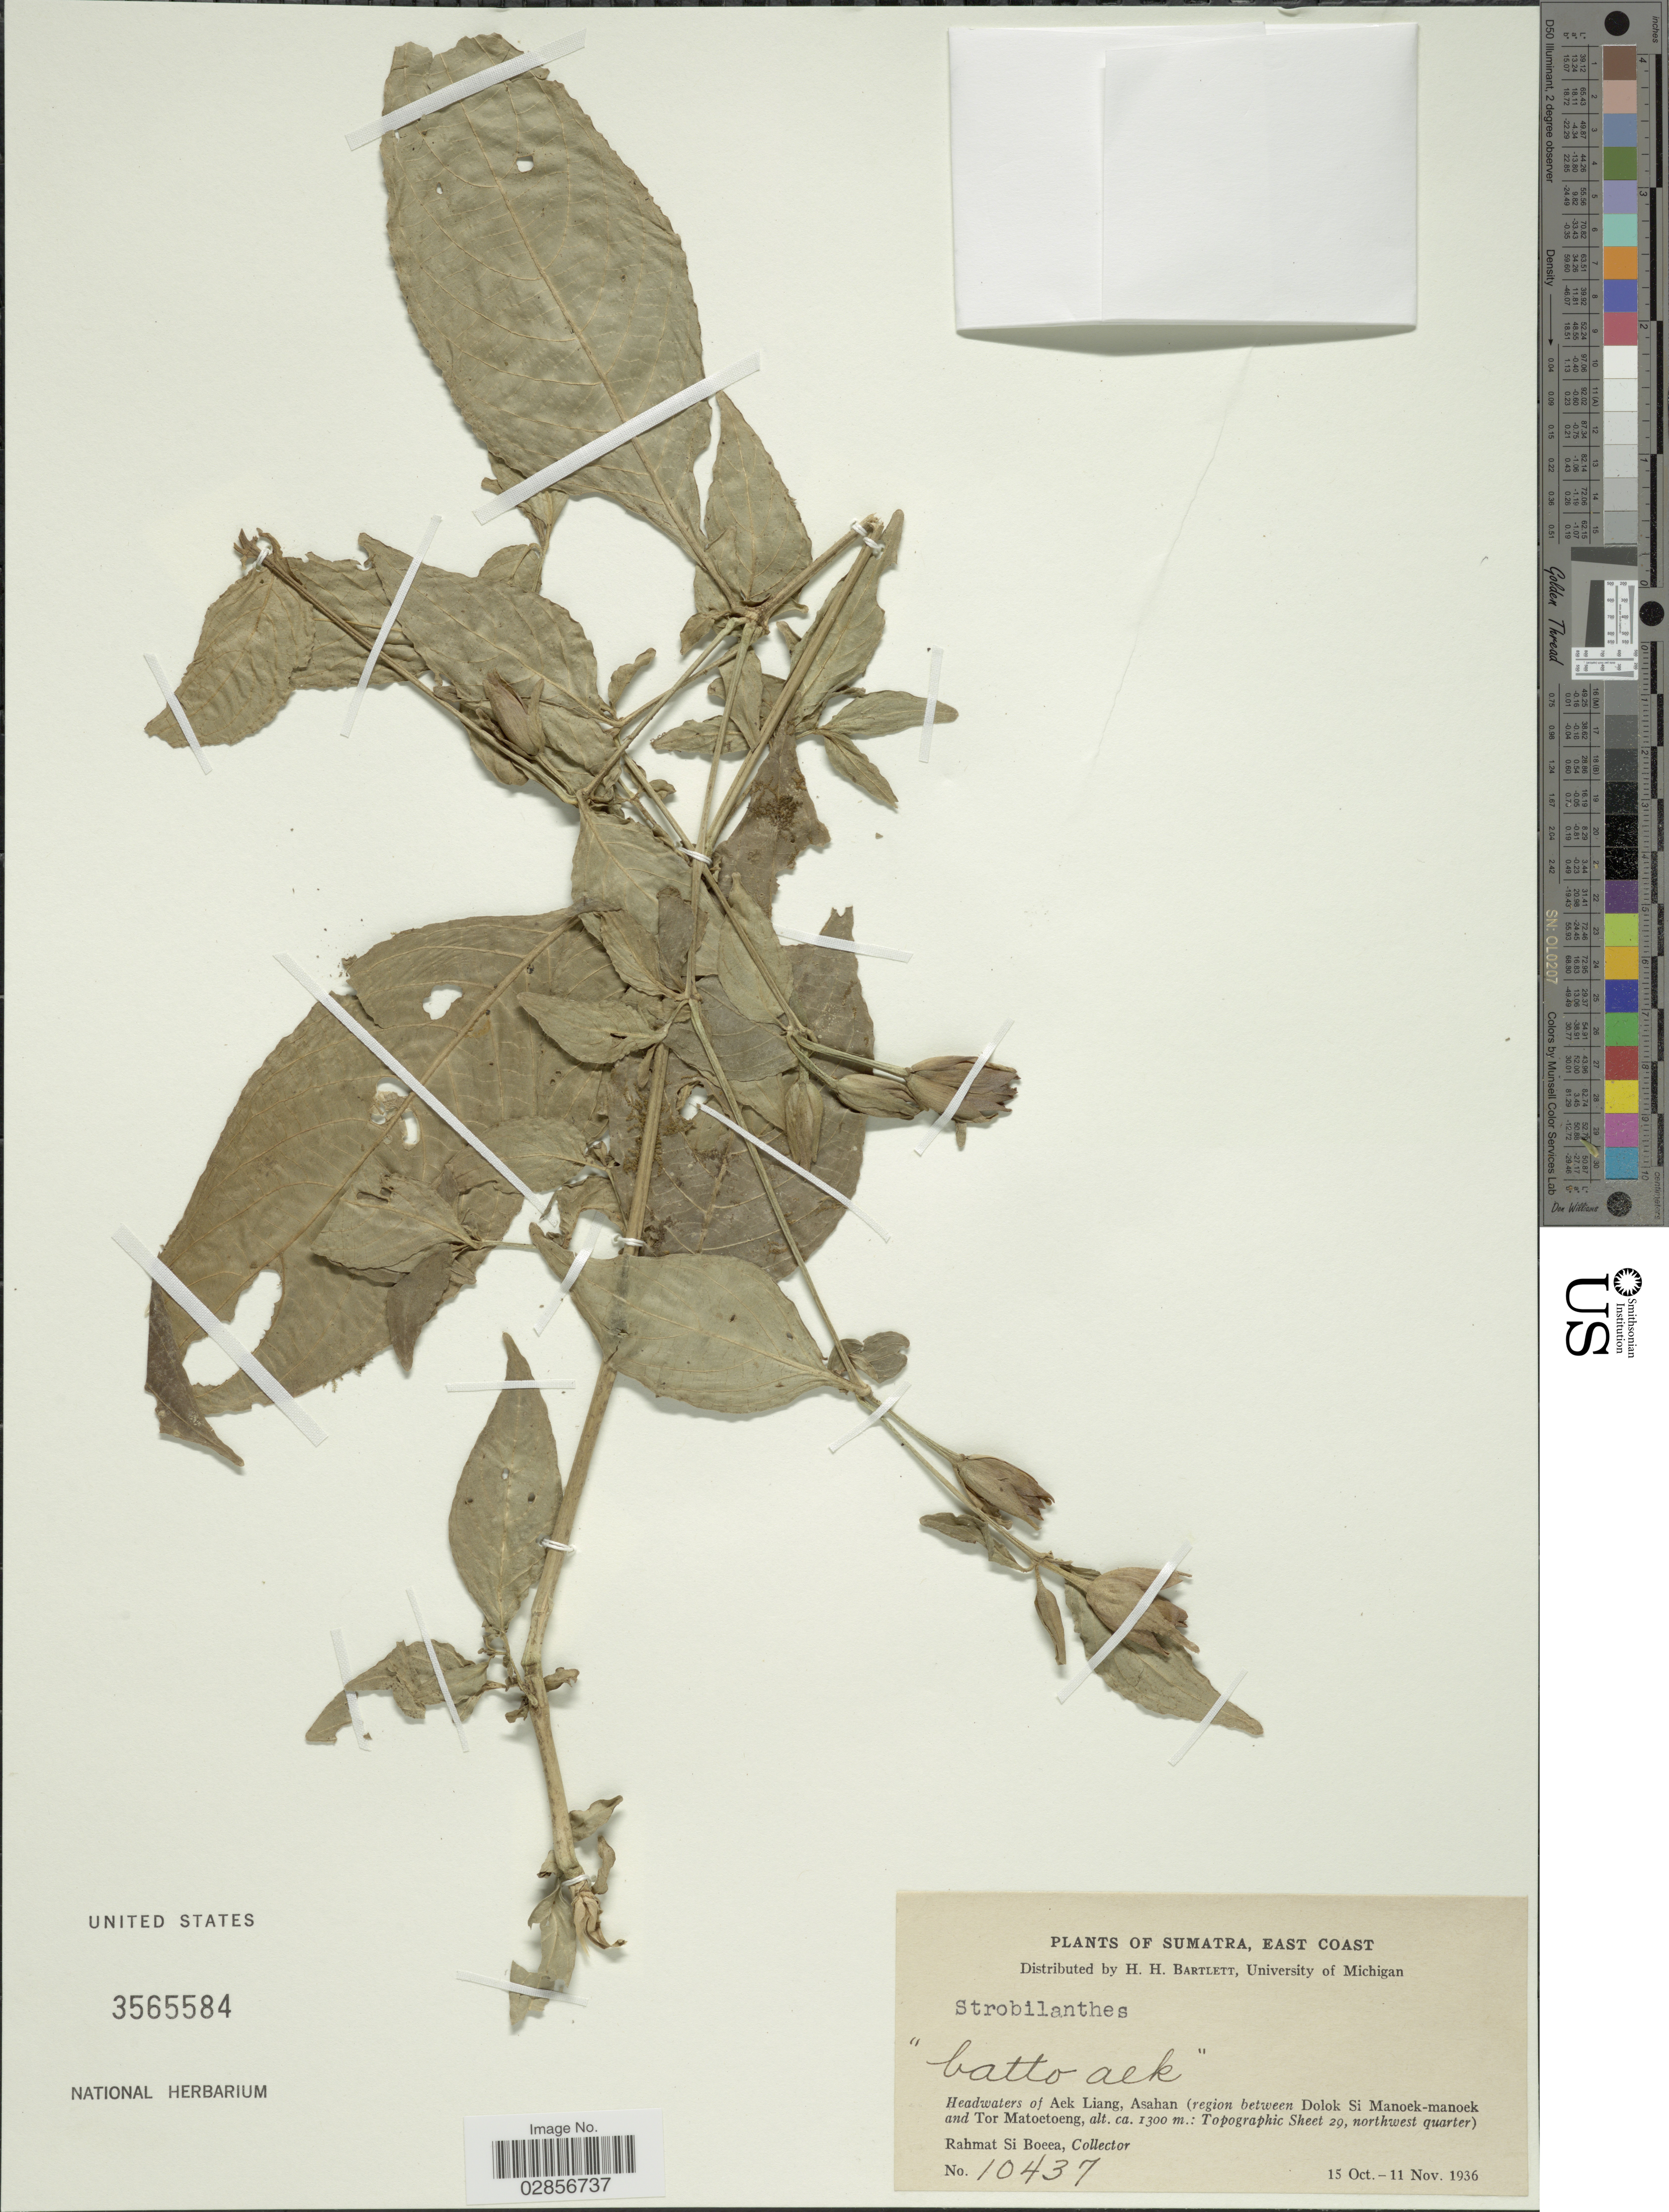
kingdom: Plantae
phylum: Tracheophyta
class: Magnoliopsida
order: Lamiales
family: Acanthaceae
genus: Strobilanthes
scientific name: Strobilanthes sp.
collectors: Rahmat Si Boeea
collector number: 10437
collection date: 1936-10-15/1936-11-11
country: Indonesia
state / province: Sumatra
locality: East Coast. Headwaters of Aek Liang, Asahan (region between Dolok Si Manoek-manoek and Tor Matoetoeng: Topographic Sheet 29, northwest quarter).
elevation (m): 1300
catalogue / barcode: US 3565584